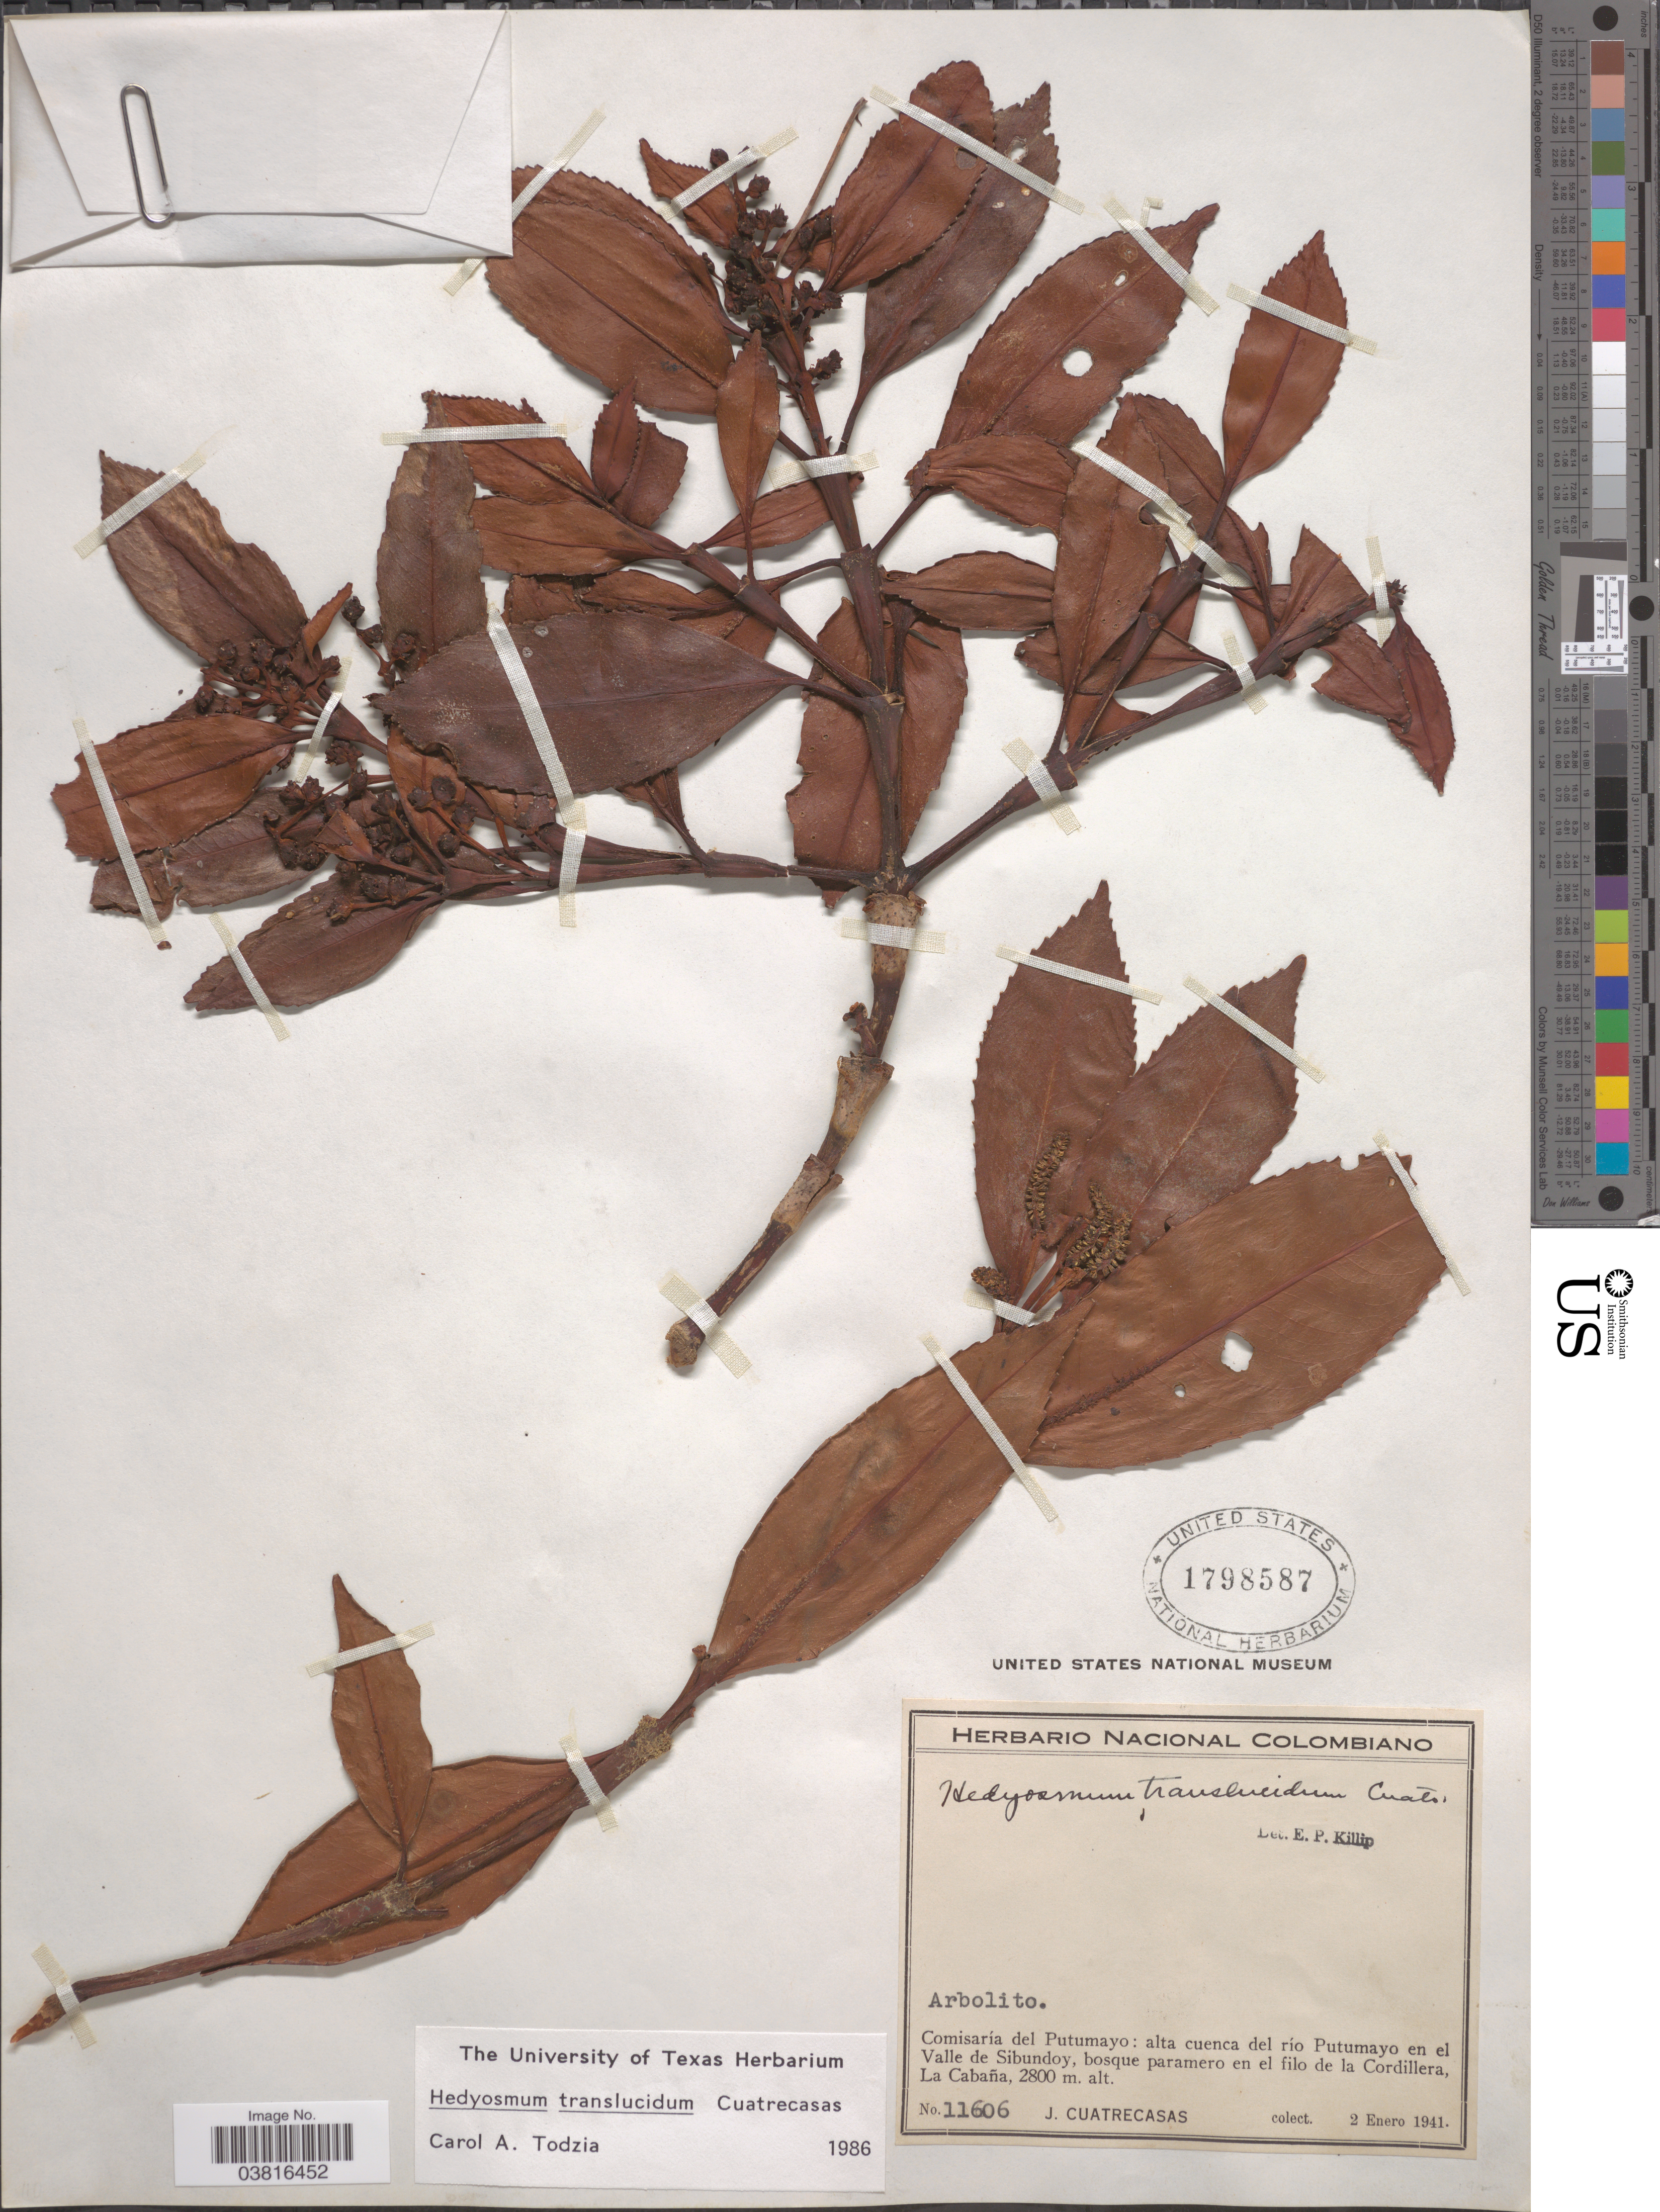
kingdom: Plantae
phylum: Tracheophyta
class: Magnoliopsida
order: Chloranthales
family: Chloranthaceae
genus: Hedyosmum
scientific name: Hedyosmum translucidum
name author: Cuatrec.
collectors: J. Cuatrecasas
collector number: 11606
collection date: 1941-01-02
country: Colombia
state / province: Putumayo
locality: Comisaria del Putumayo: alta cuenca del río Putumayo en el Valle de Sibundoy, la Cordillera, La Cabaña.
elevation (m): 2800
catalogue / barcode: US 1798587